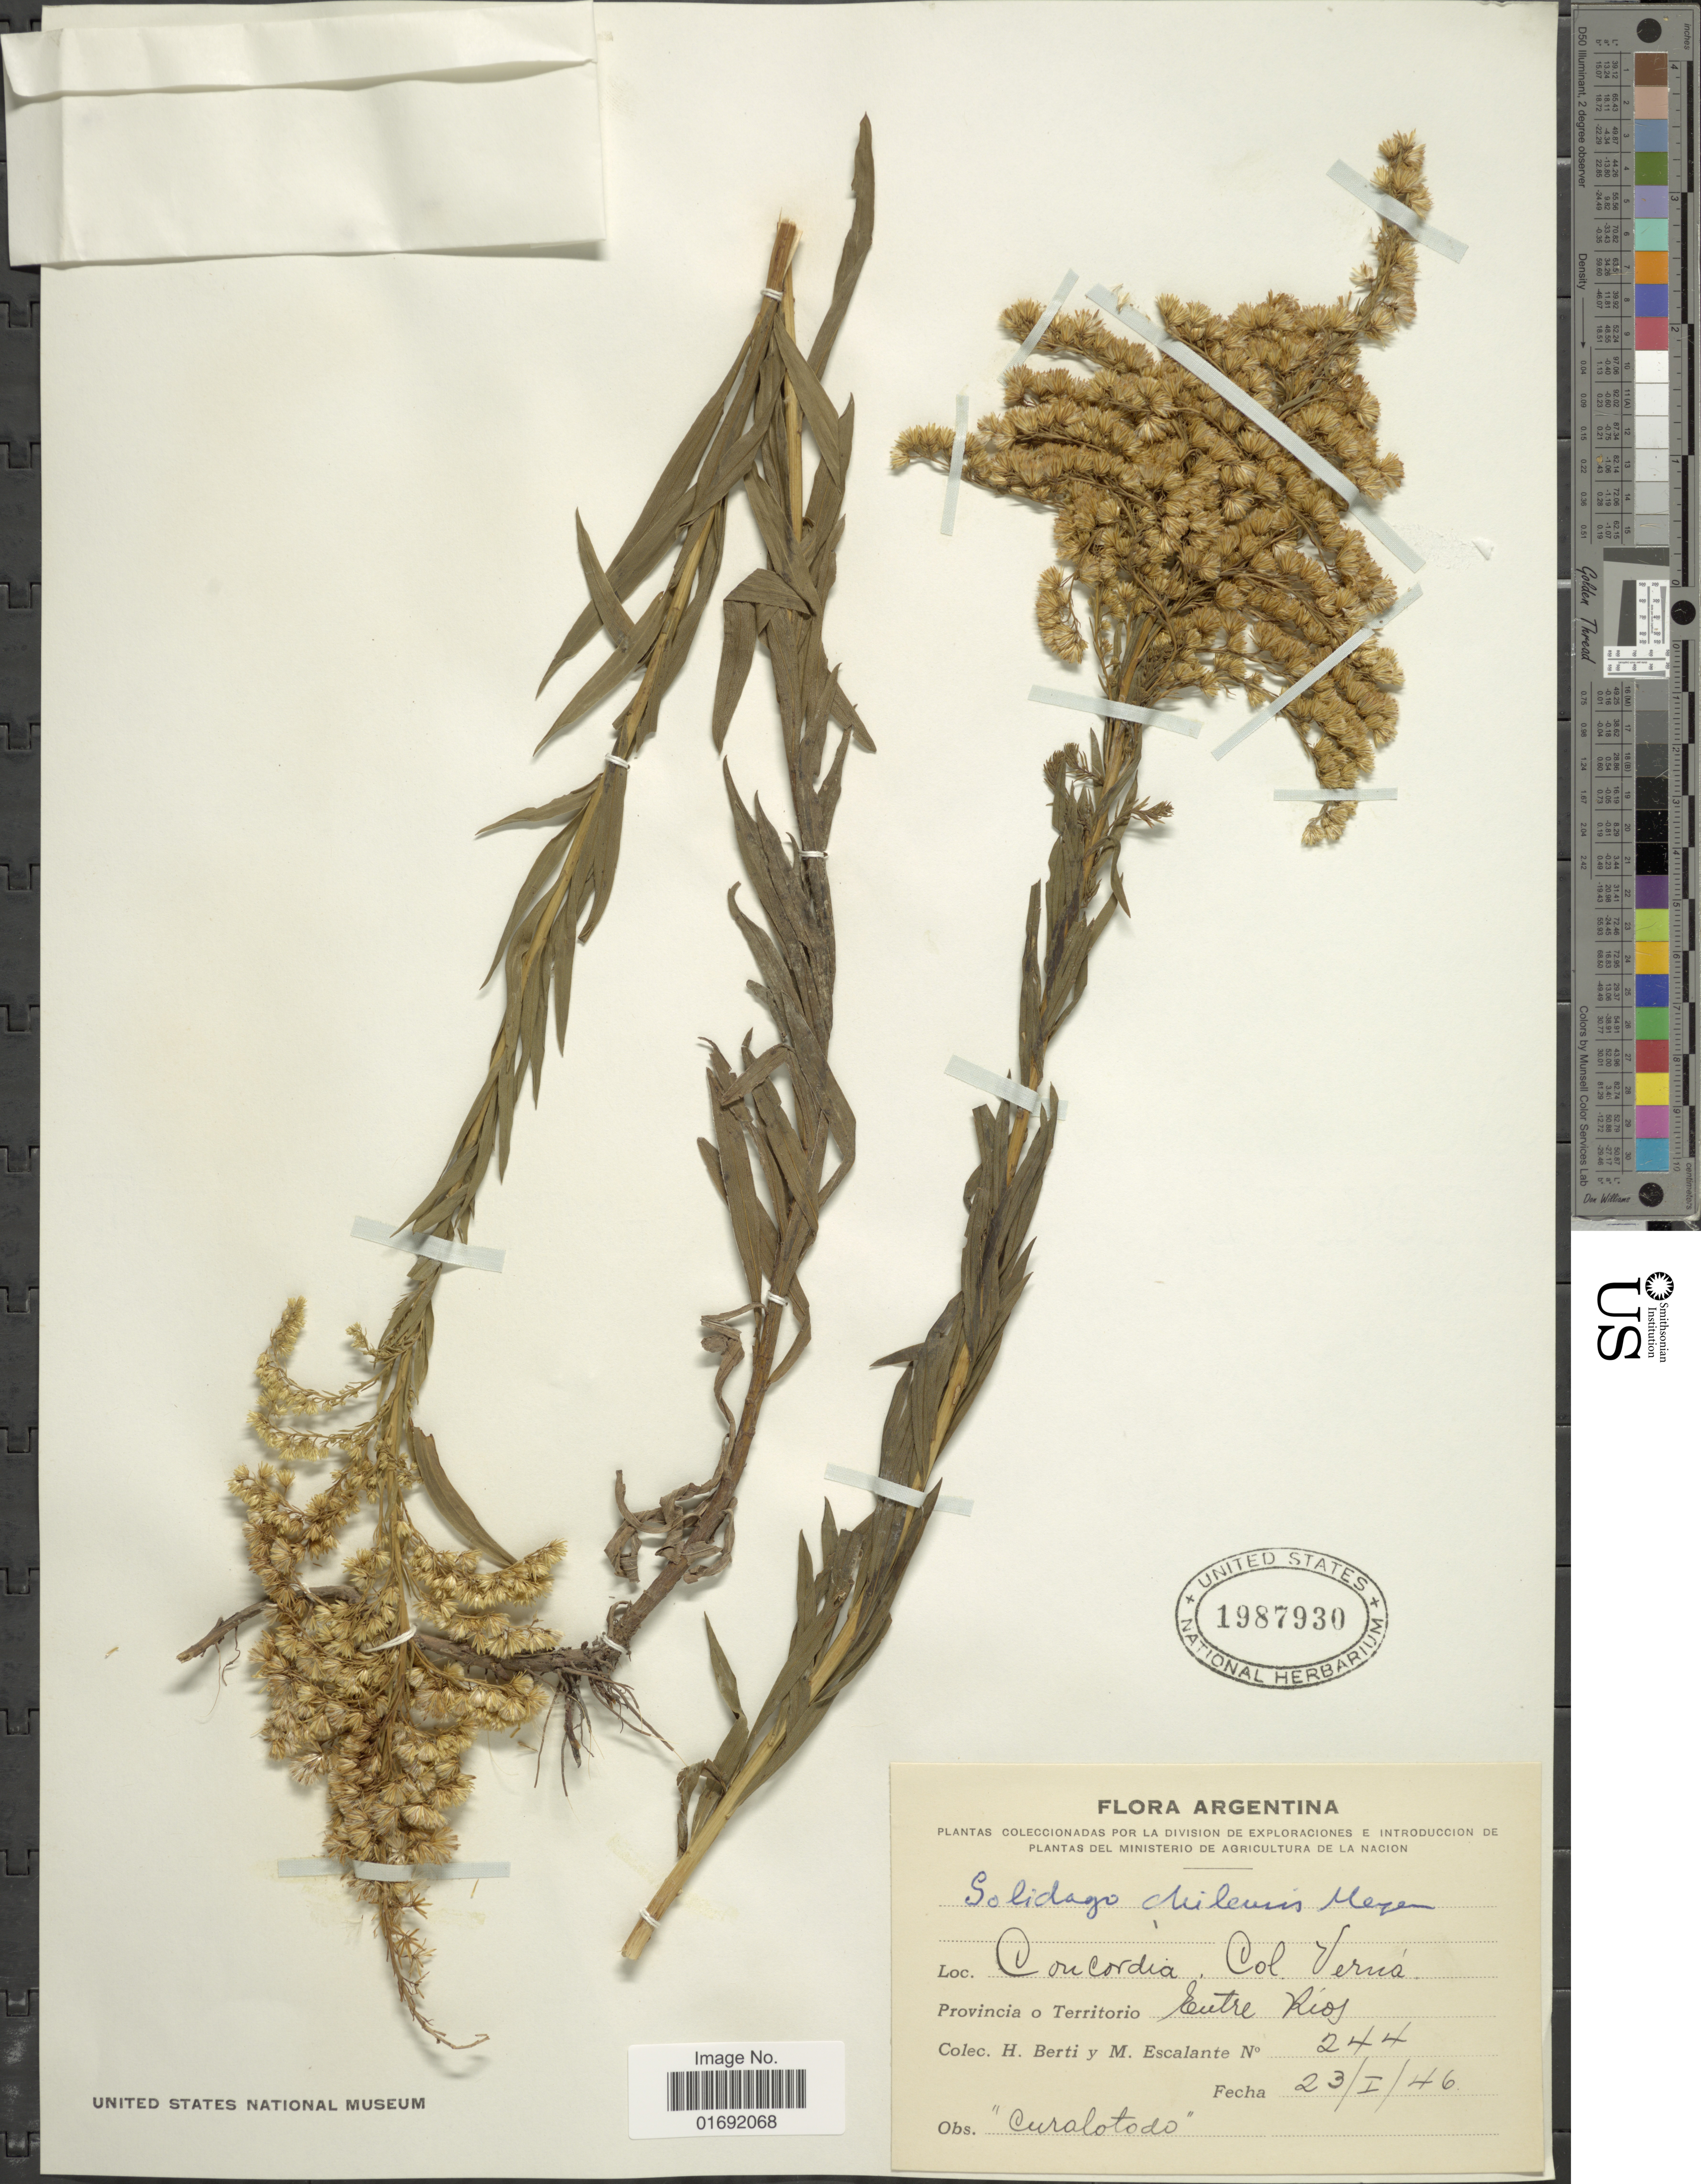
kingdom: Plantae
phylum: Tracheophyta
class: Magnoliopsida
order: Asterales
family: Asteraceae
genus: Solidago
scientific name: Solidago chilensis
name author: Meyen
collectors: H. Berti & M. Escalante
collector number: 244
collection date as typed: Transcribed d/m/y: 23/1/46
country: Argentina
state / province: Entre Rios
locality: Concordia, Col. Verna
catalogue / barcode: US 1987930